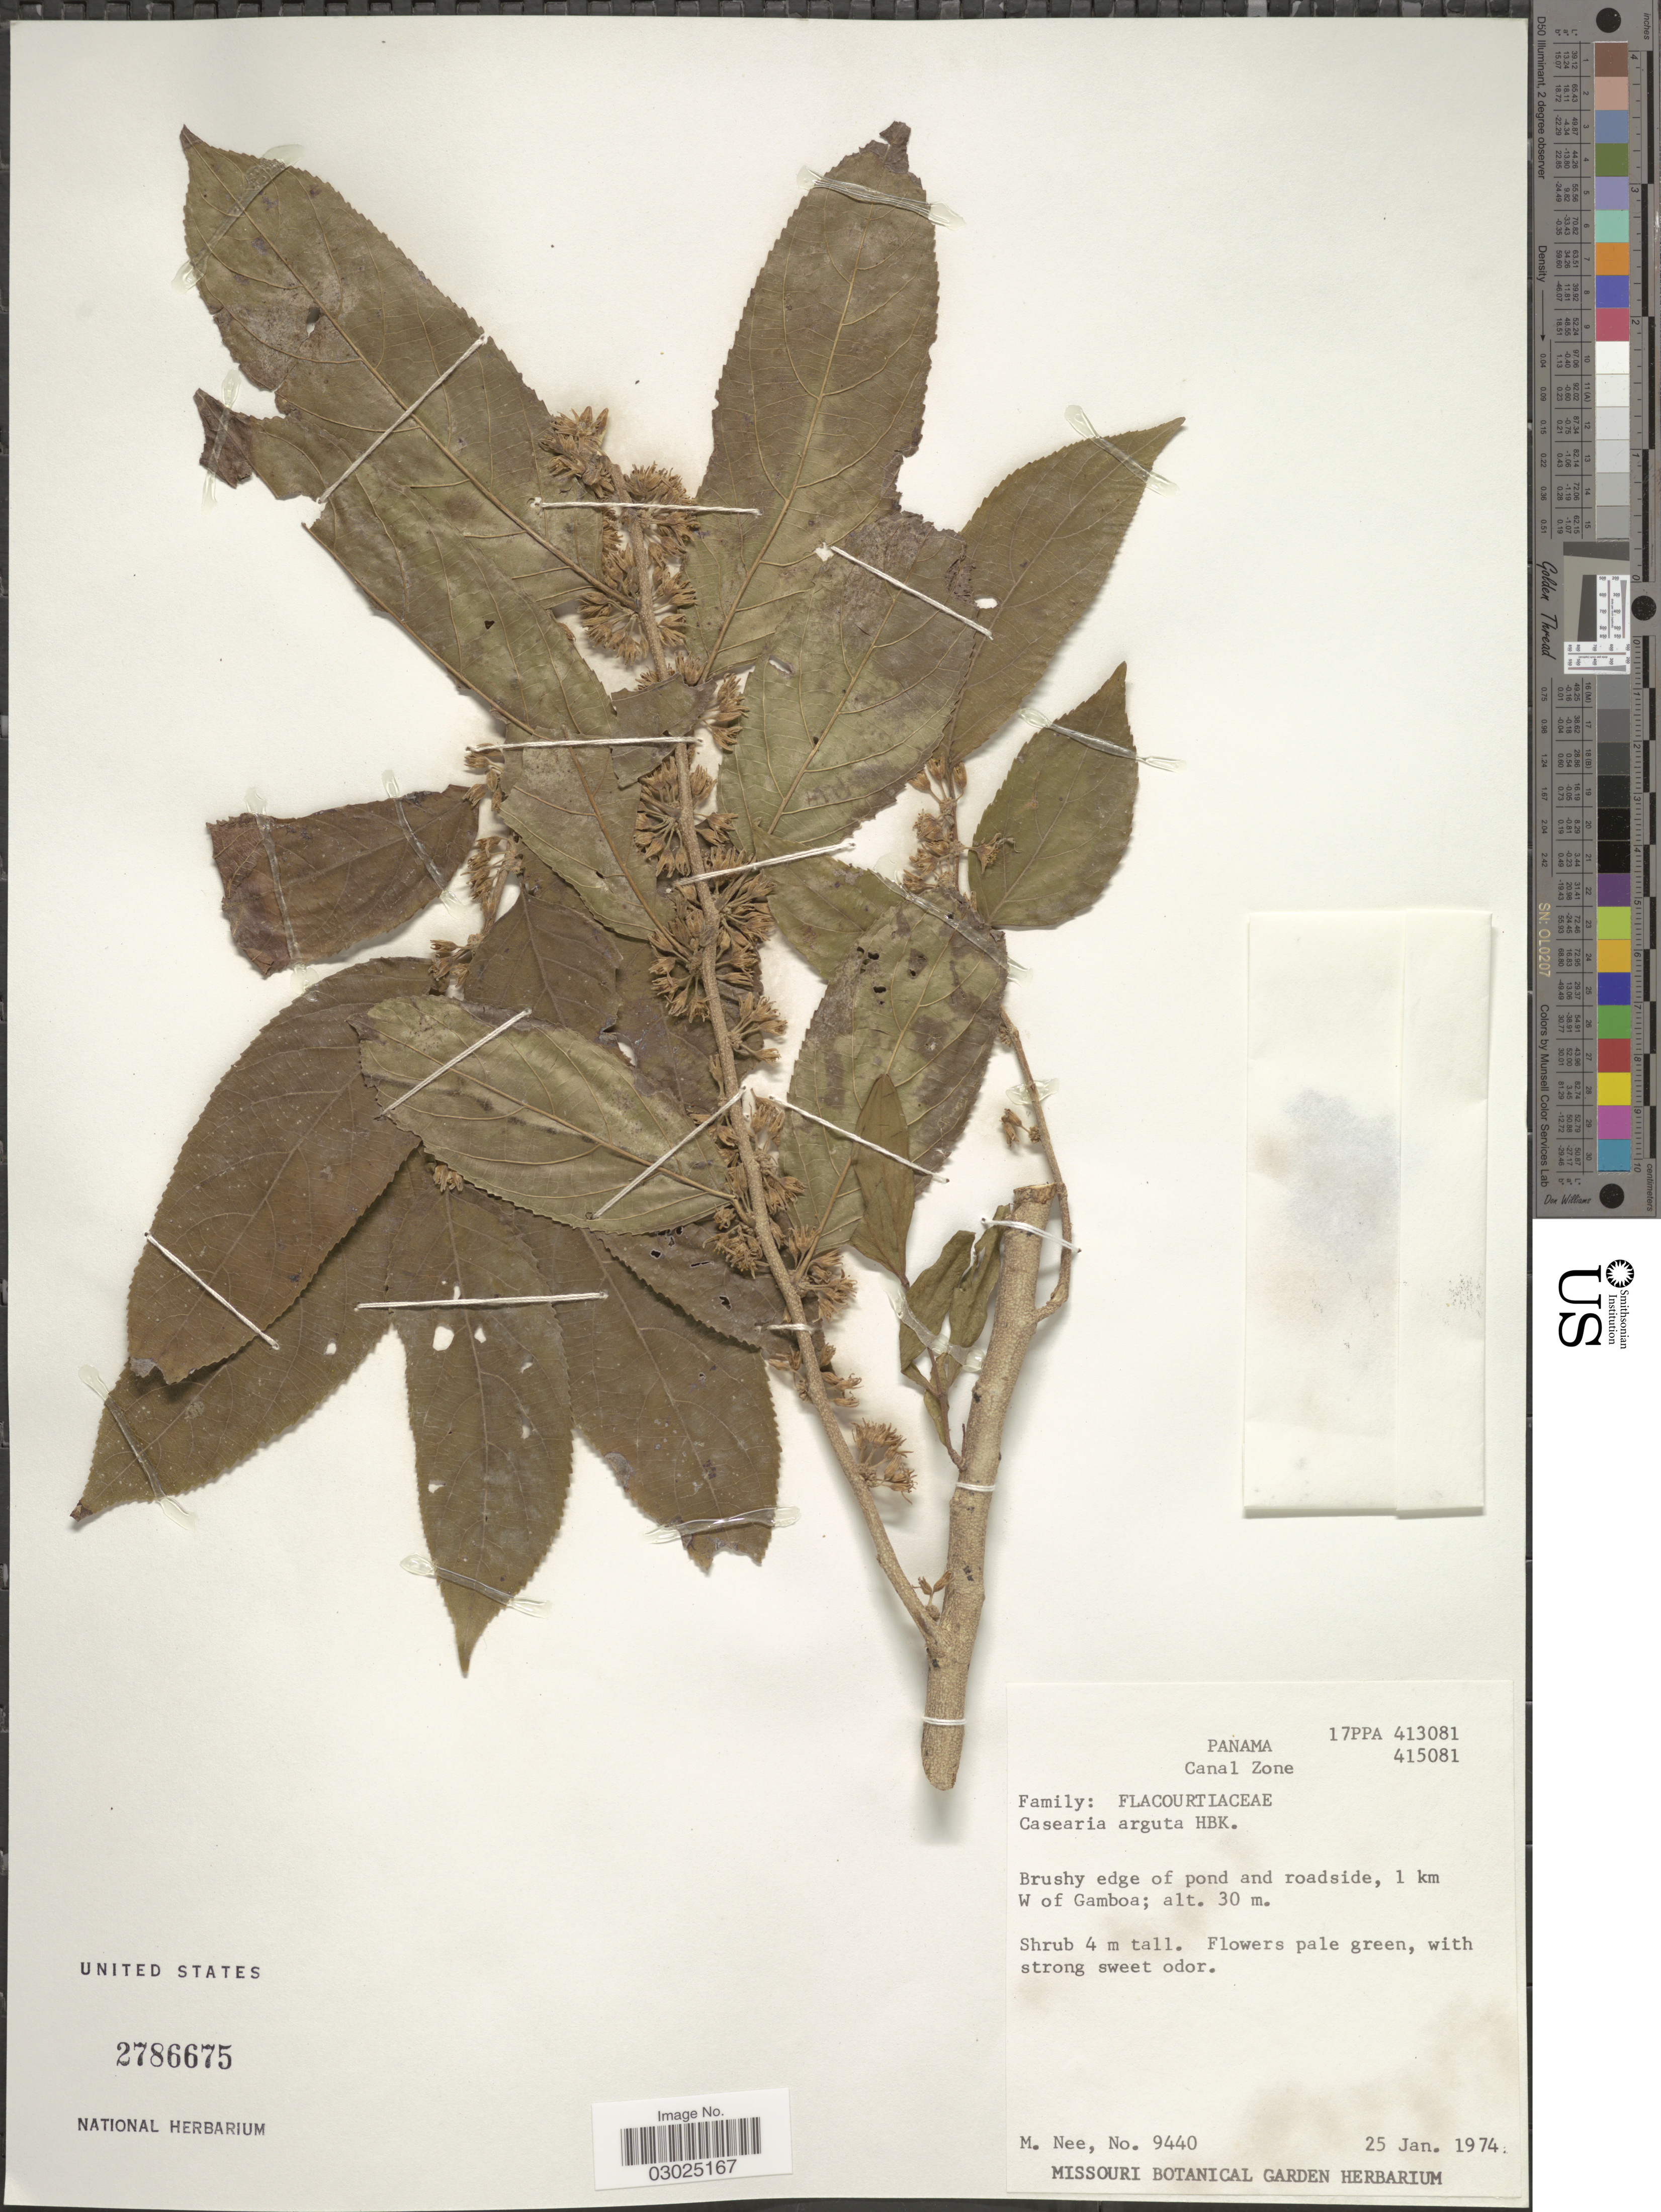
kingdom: Plantae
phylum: Tracheophyta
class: Magnoliopsida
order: Malpighiales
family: Salicaceae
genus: Casearia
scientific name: Casearia arguta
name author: Kunth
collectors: M. Nee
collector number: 9440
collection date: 1974-01-25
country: Panama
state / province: Colón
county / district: Canal Zone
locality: Canal Zone. Brushy edge of pond and roadside, 1 km W of Gamboa.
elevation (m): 30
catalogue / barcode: US 2786675